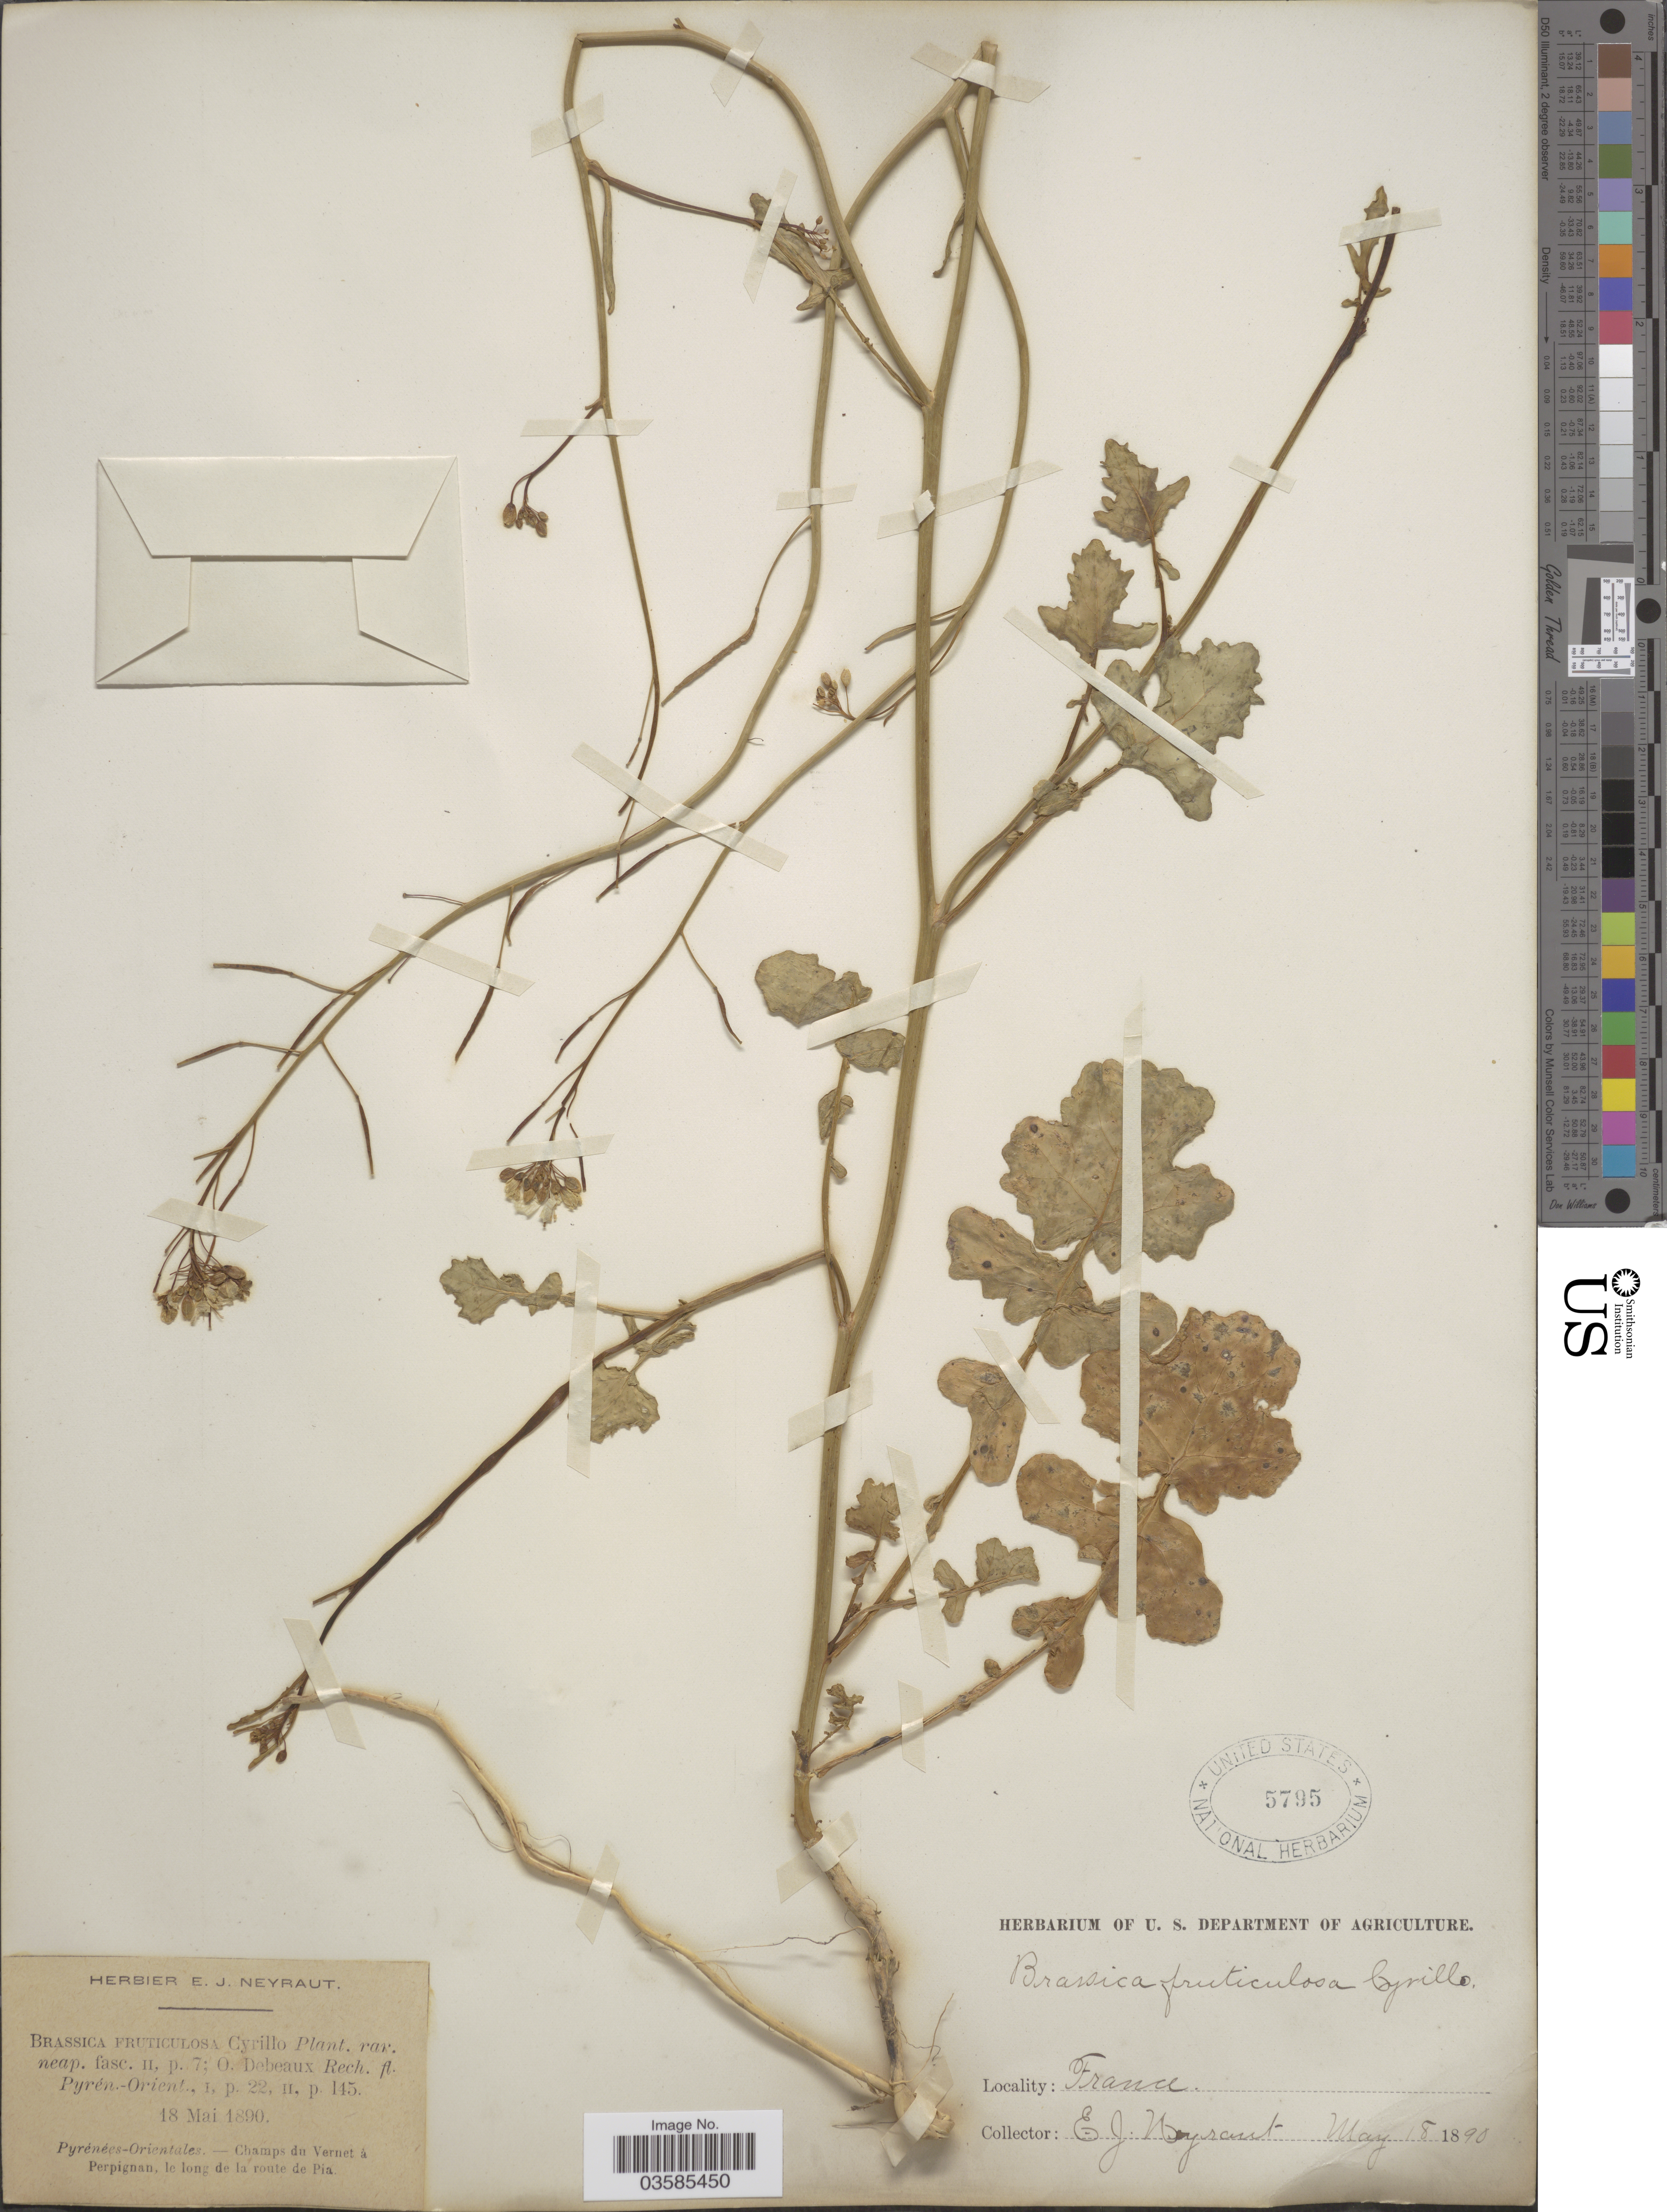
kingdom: Plantae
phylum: Tracheophyta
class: Magnoliopsida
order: Brassicales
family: Brassicaceae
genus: Brassica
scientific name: Brassica fruticulosa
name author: Cirillo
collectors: E. Neyraut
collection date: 1890-05-18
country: France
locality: Pyrénées-Orientales. Champs du Vernet à Perpignan, le long de la route de Pia.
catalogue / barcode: US 5795